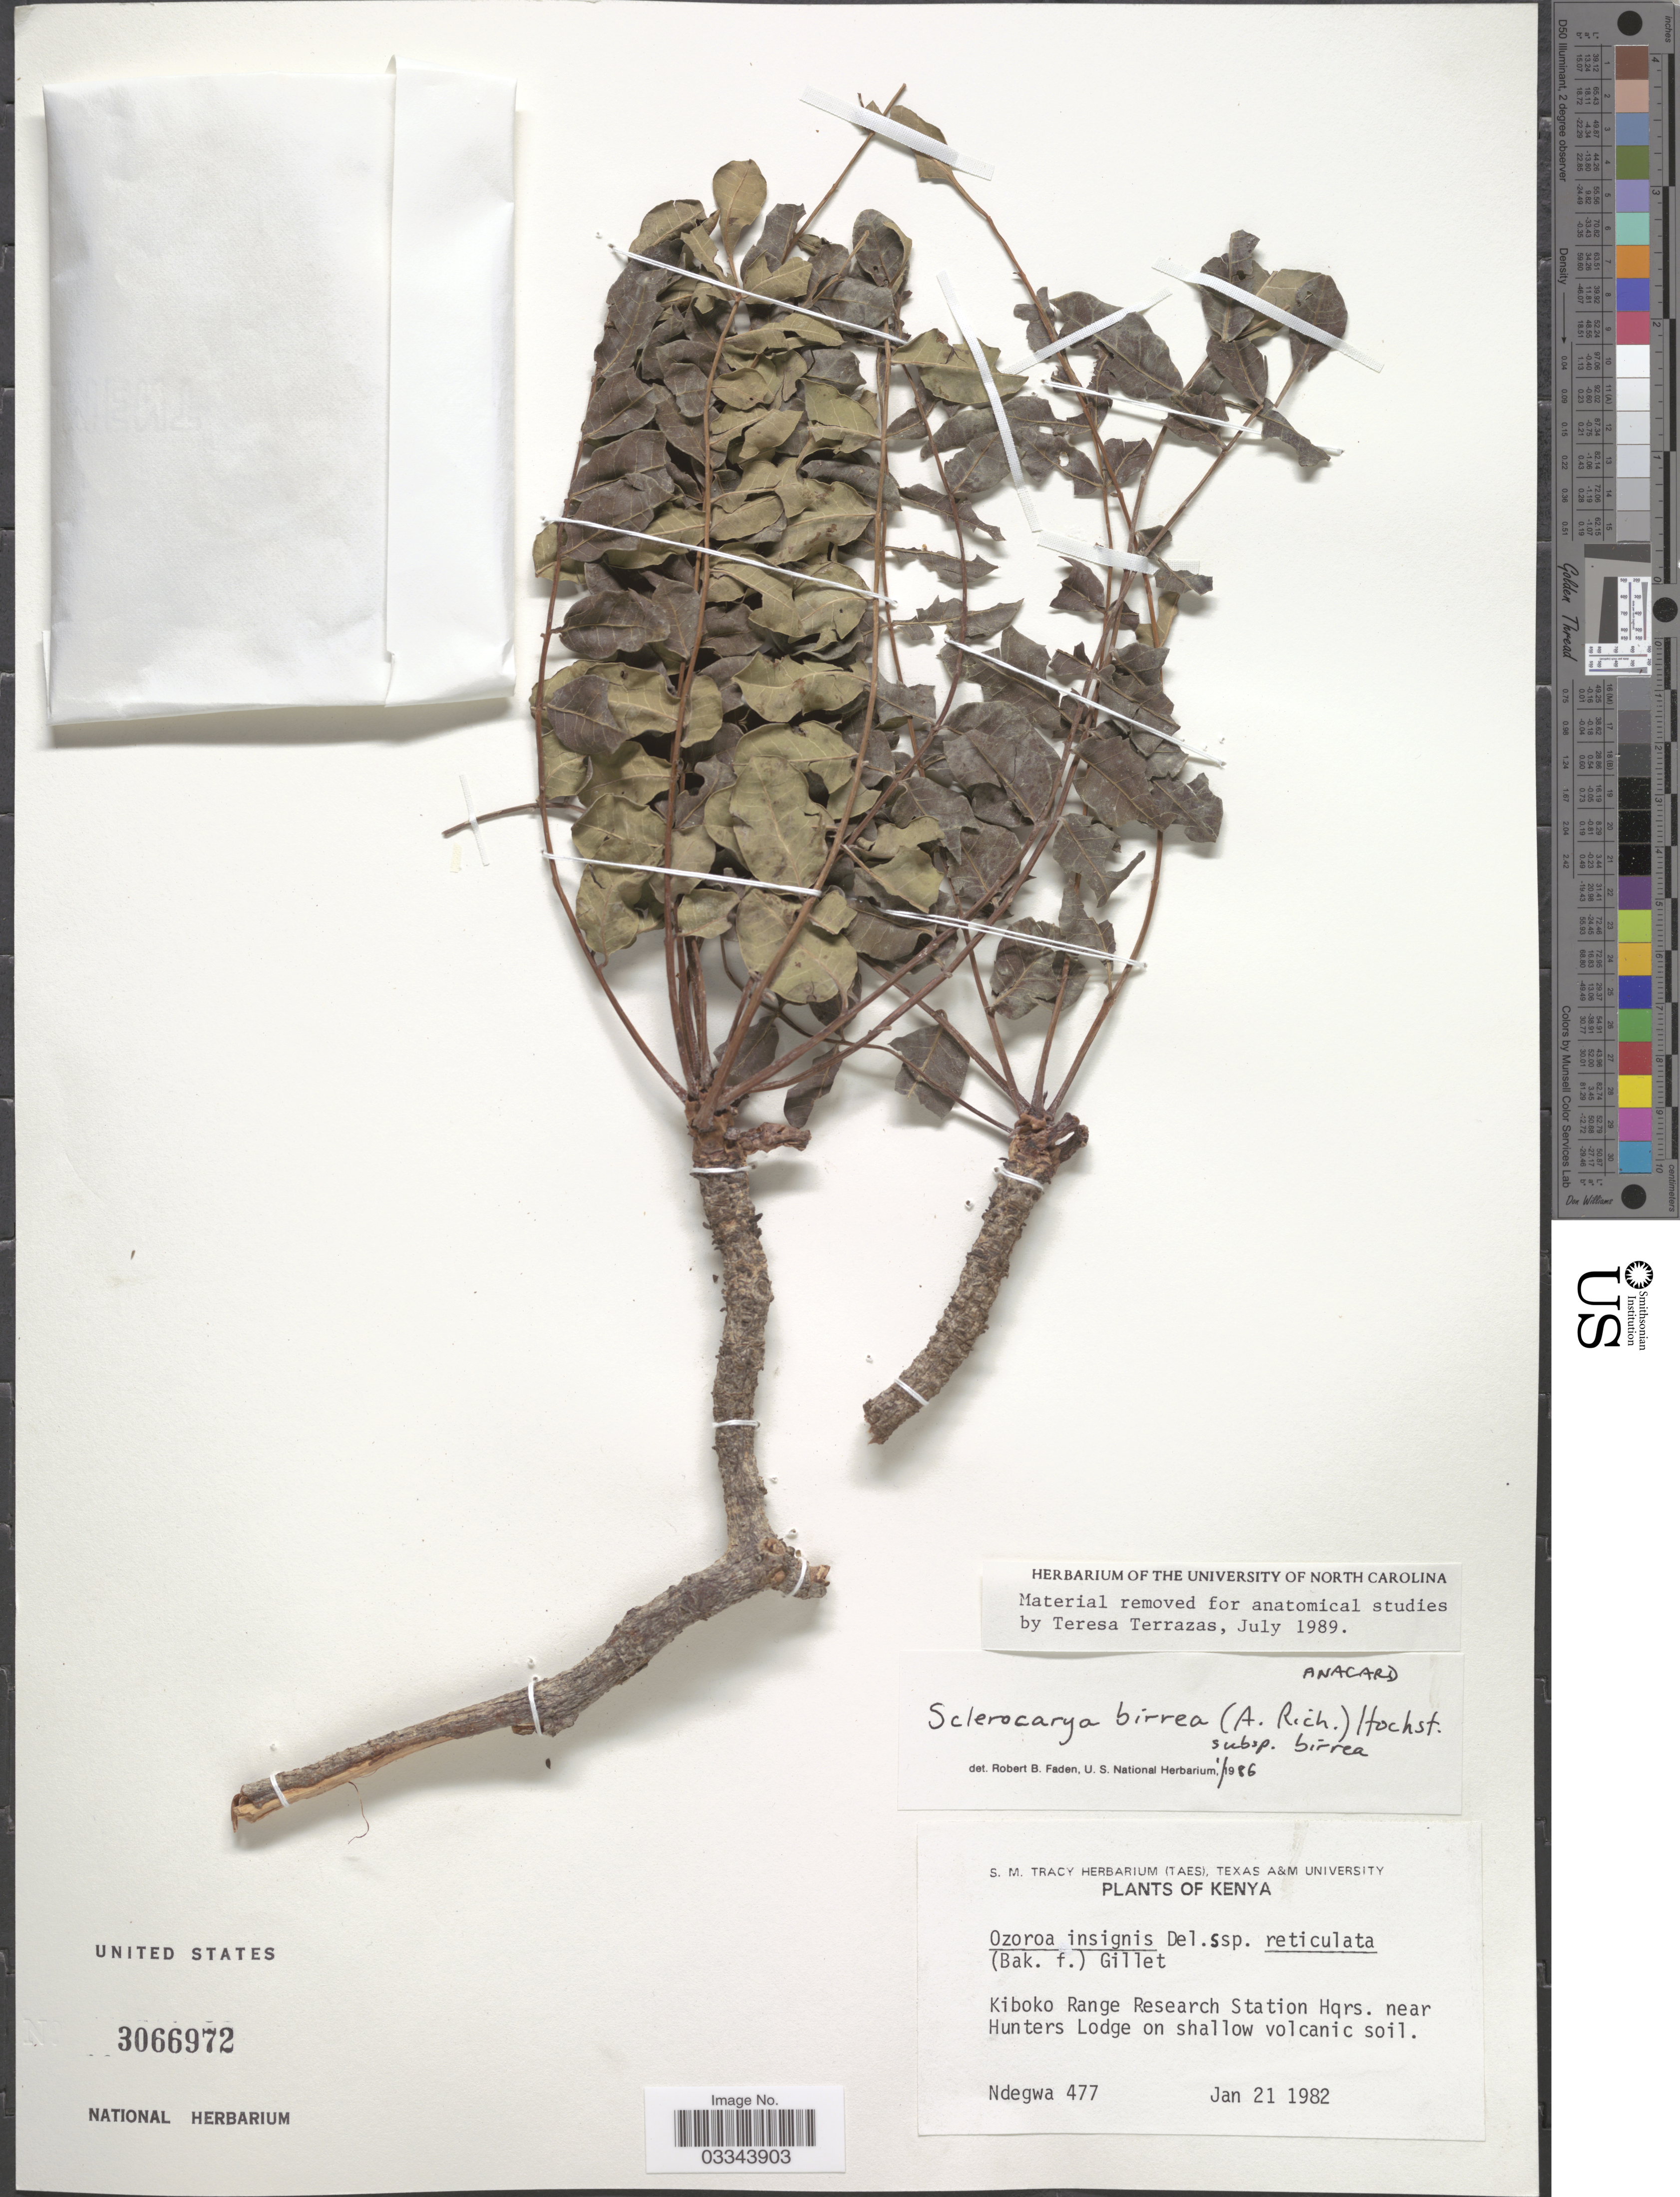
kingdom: Plantae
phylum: Tracheophyta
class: Magnoliopsida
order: Sapindales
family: Anacardiaceae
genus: Sclerocarya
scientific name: Sclerocarya birrea subsp. birrea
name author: (A. Rich.) Hochst.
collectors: -. Ndegwa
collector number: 477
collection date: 1982-01-21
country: Kenya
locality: Kiboko Range Research Station Hqrs. near Hunters Lodge on shallow volcanic soil.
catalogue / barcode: US 3066972